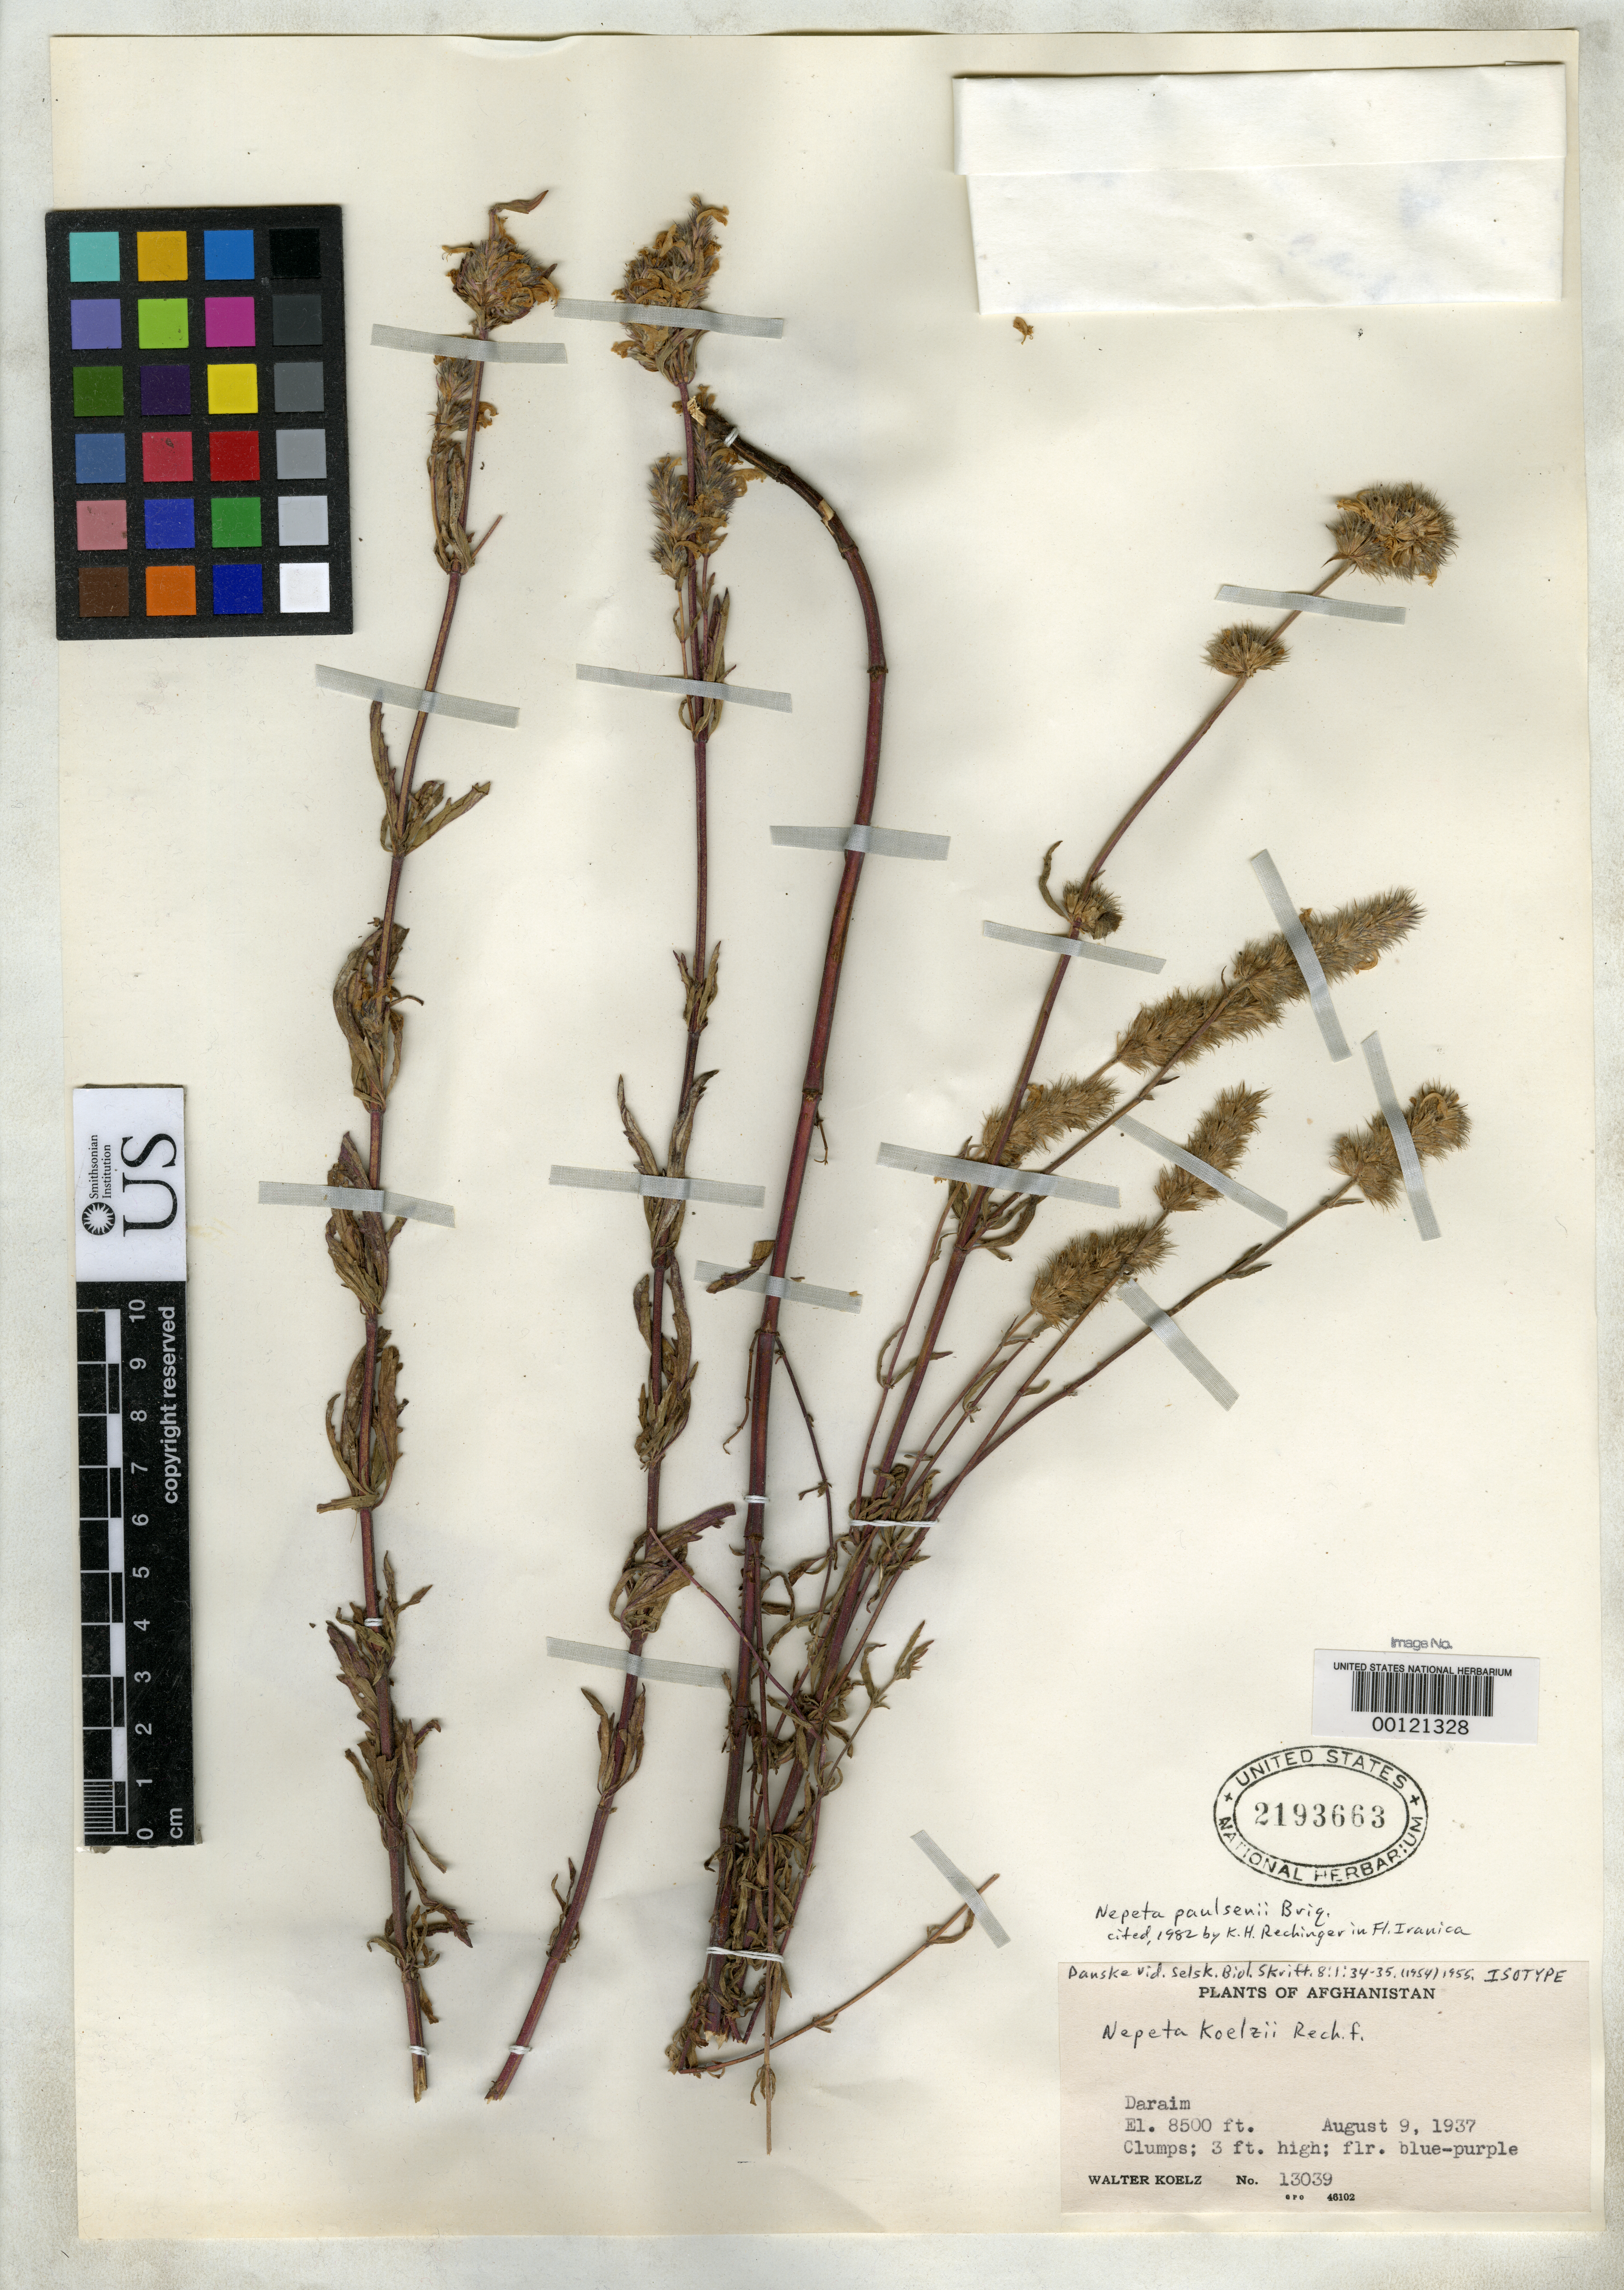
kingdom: Plantae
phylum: Tracheophyta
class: Magnoliopsida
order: Lamiales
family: Lamiaceae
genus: Nepeta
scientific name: Nepeta koelzii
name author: Rech. f.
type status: Isotype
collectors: W. N. Koelz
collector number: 13039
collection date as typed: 09 Aug 1937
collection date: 1937-08-09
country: Afghanistan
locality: Daraim.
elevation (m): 2591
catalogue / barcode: US 2193663